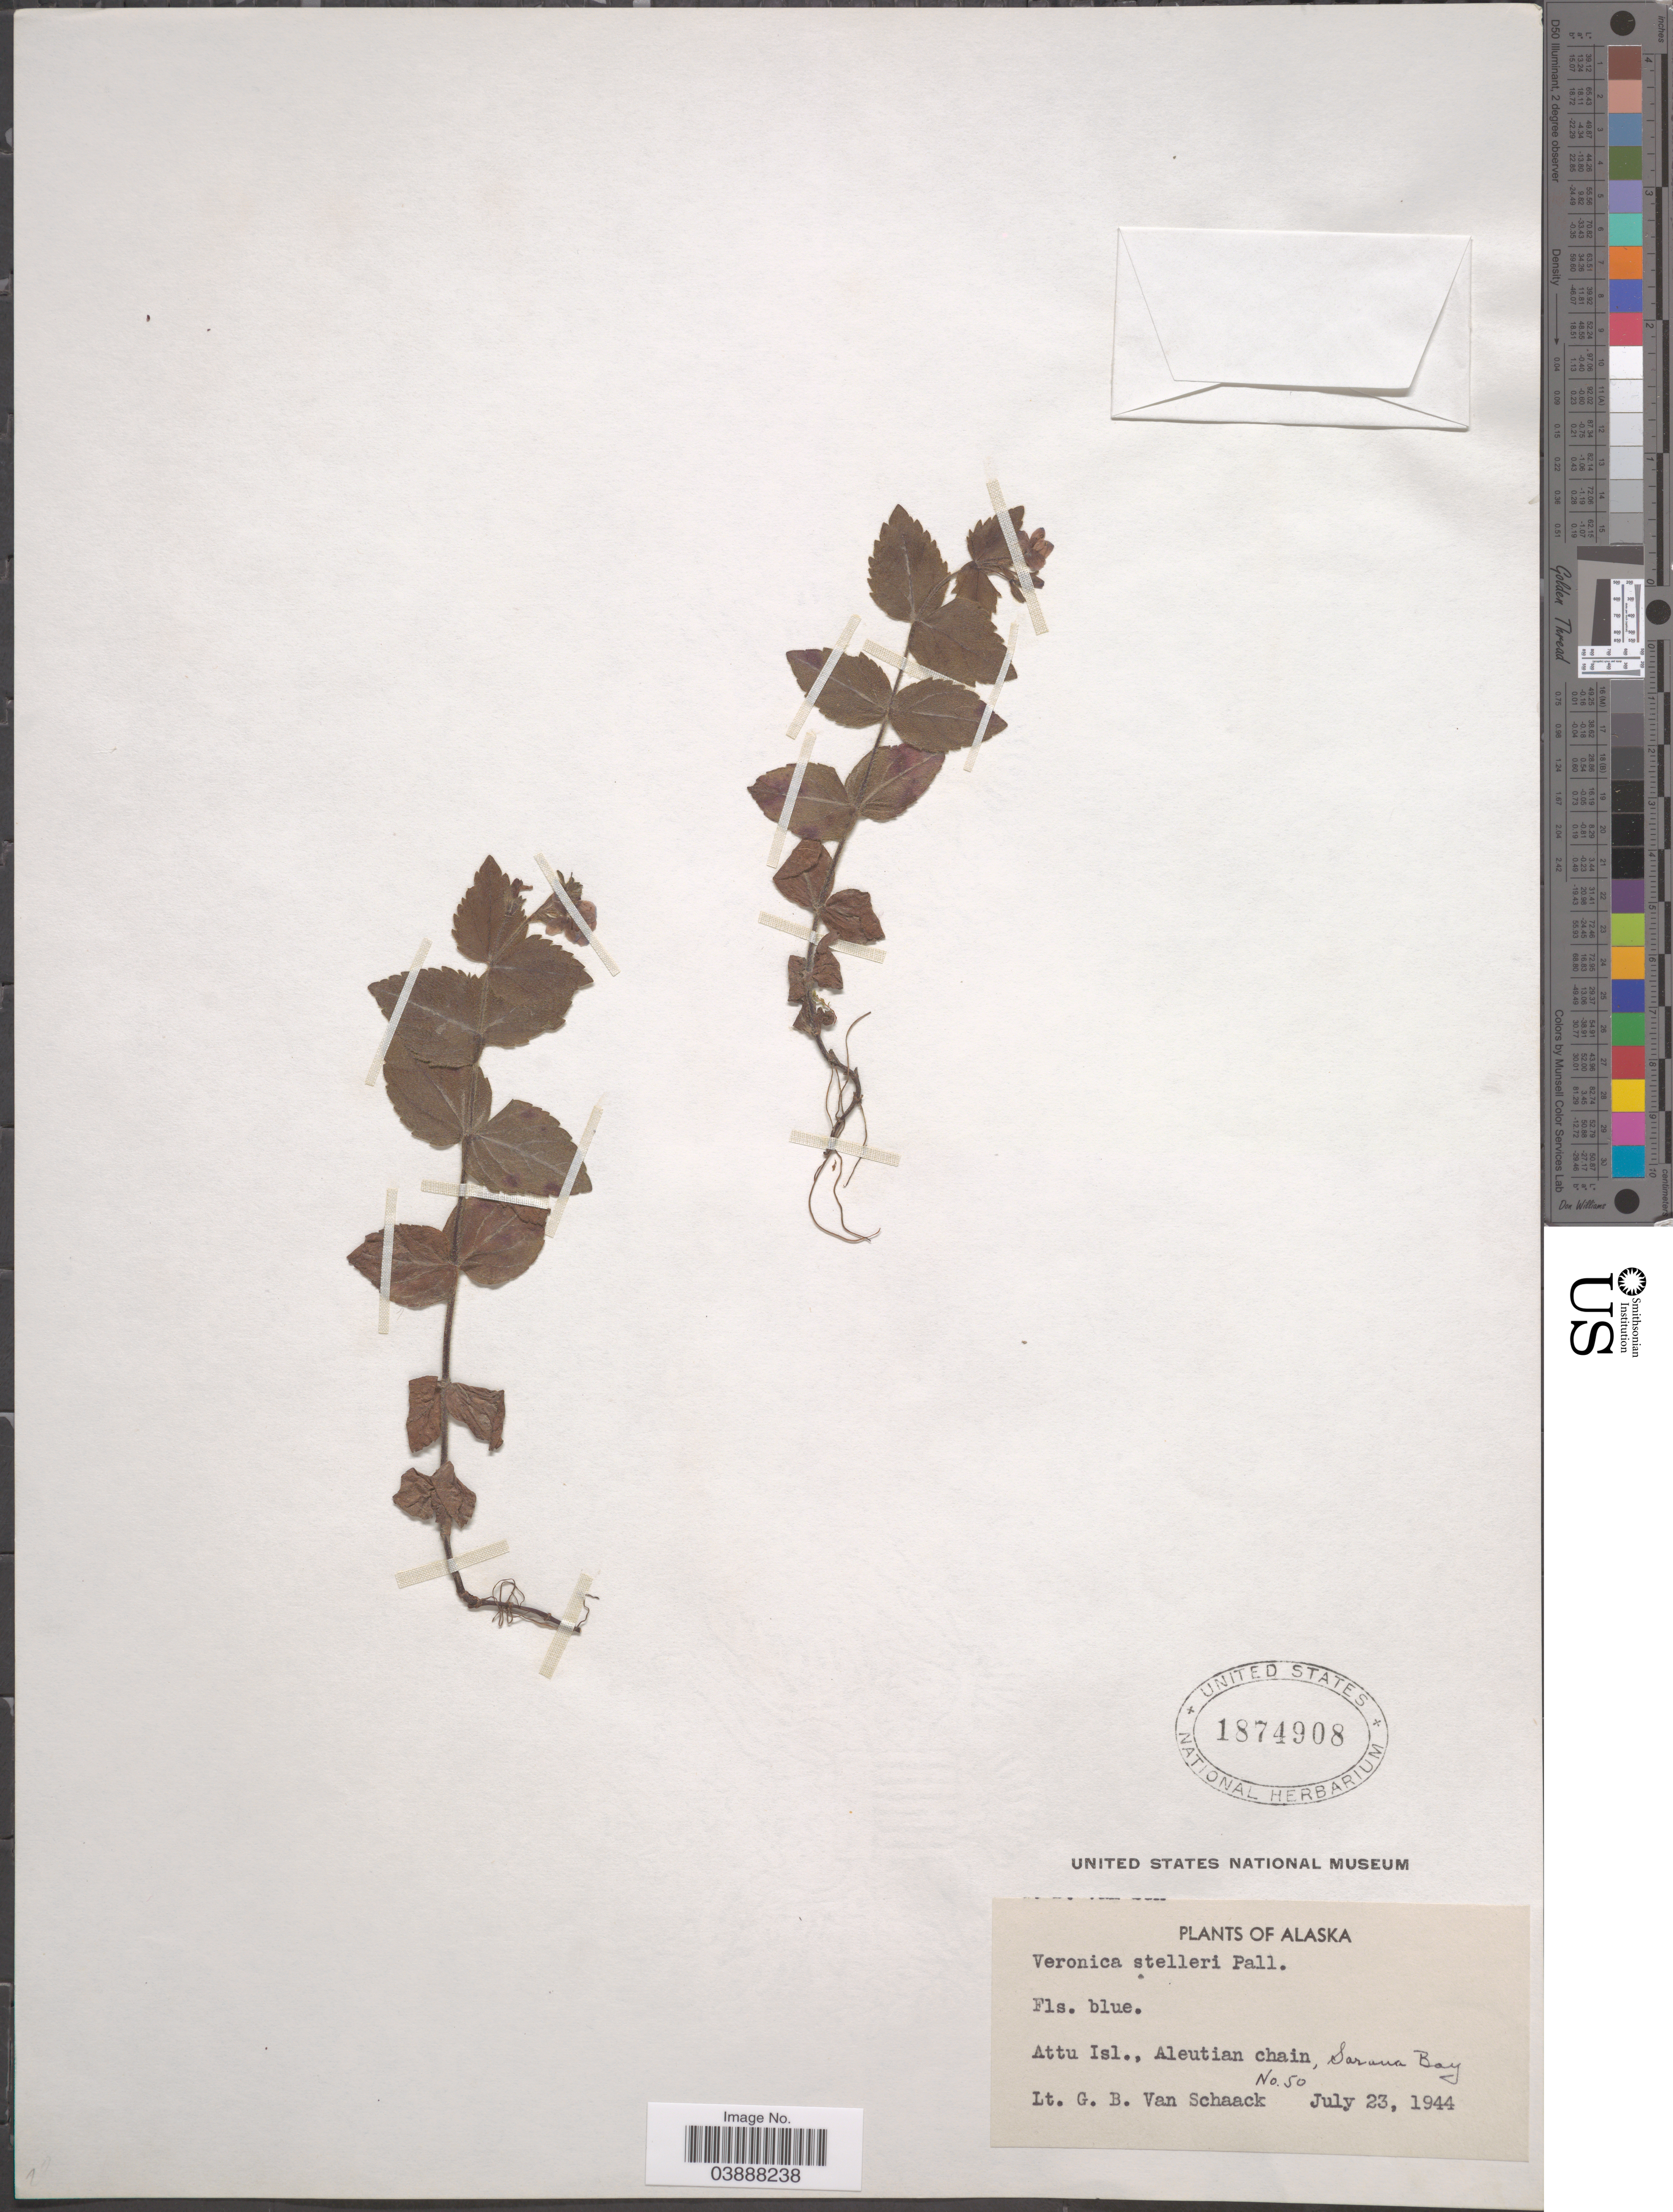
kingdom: Plantae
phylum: Tracheophyta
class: Magnoliopsida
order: Lamiales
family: Plantaginaceae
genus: Veronica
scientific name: Veronica stelleri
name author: Pall.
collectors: G. Van Schaack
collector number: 50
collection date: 1944-07-23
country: United States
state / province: Alaska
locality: Attu Isl., Aleutian chain, Sarana Bay.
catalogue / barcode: US 1874908